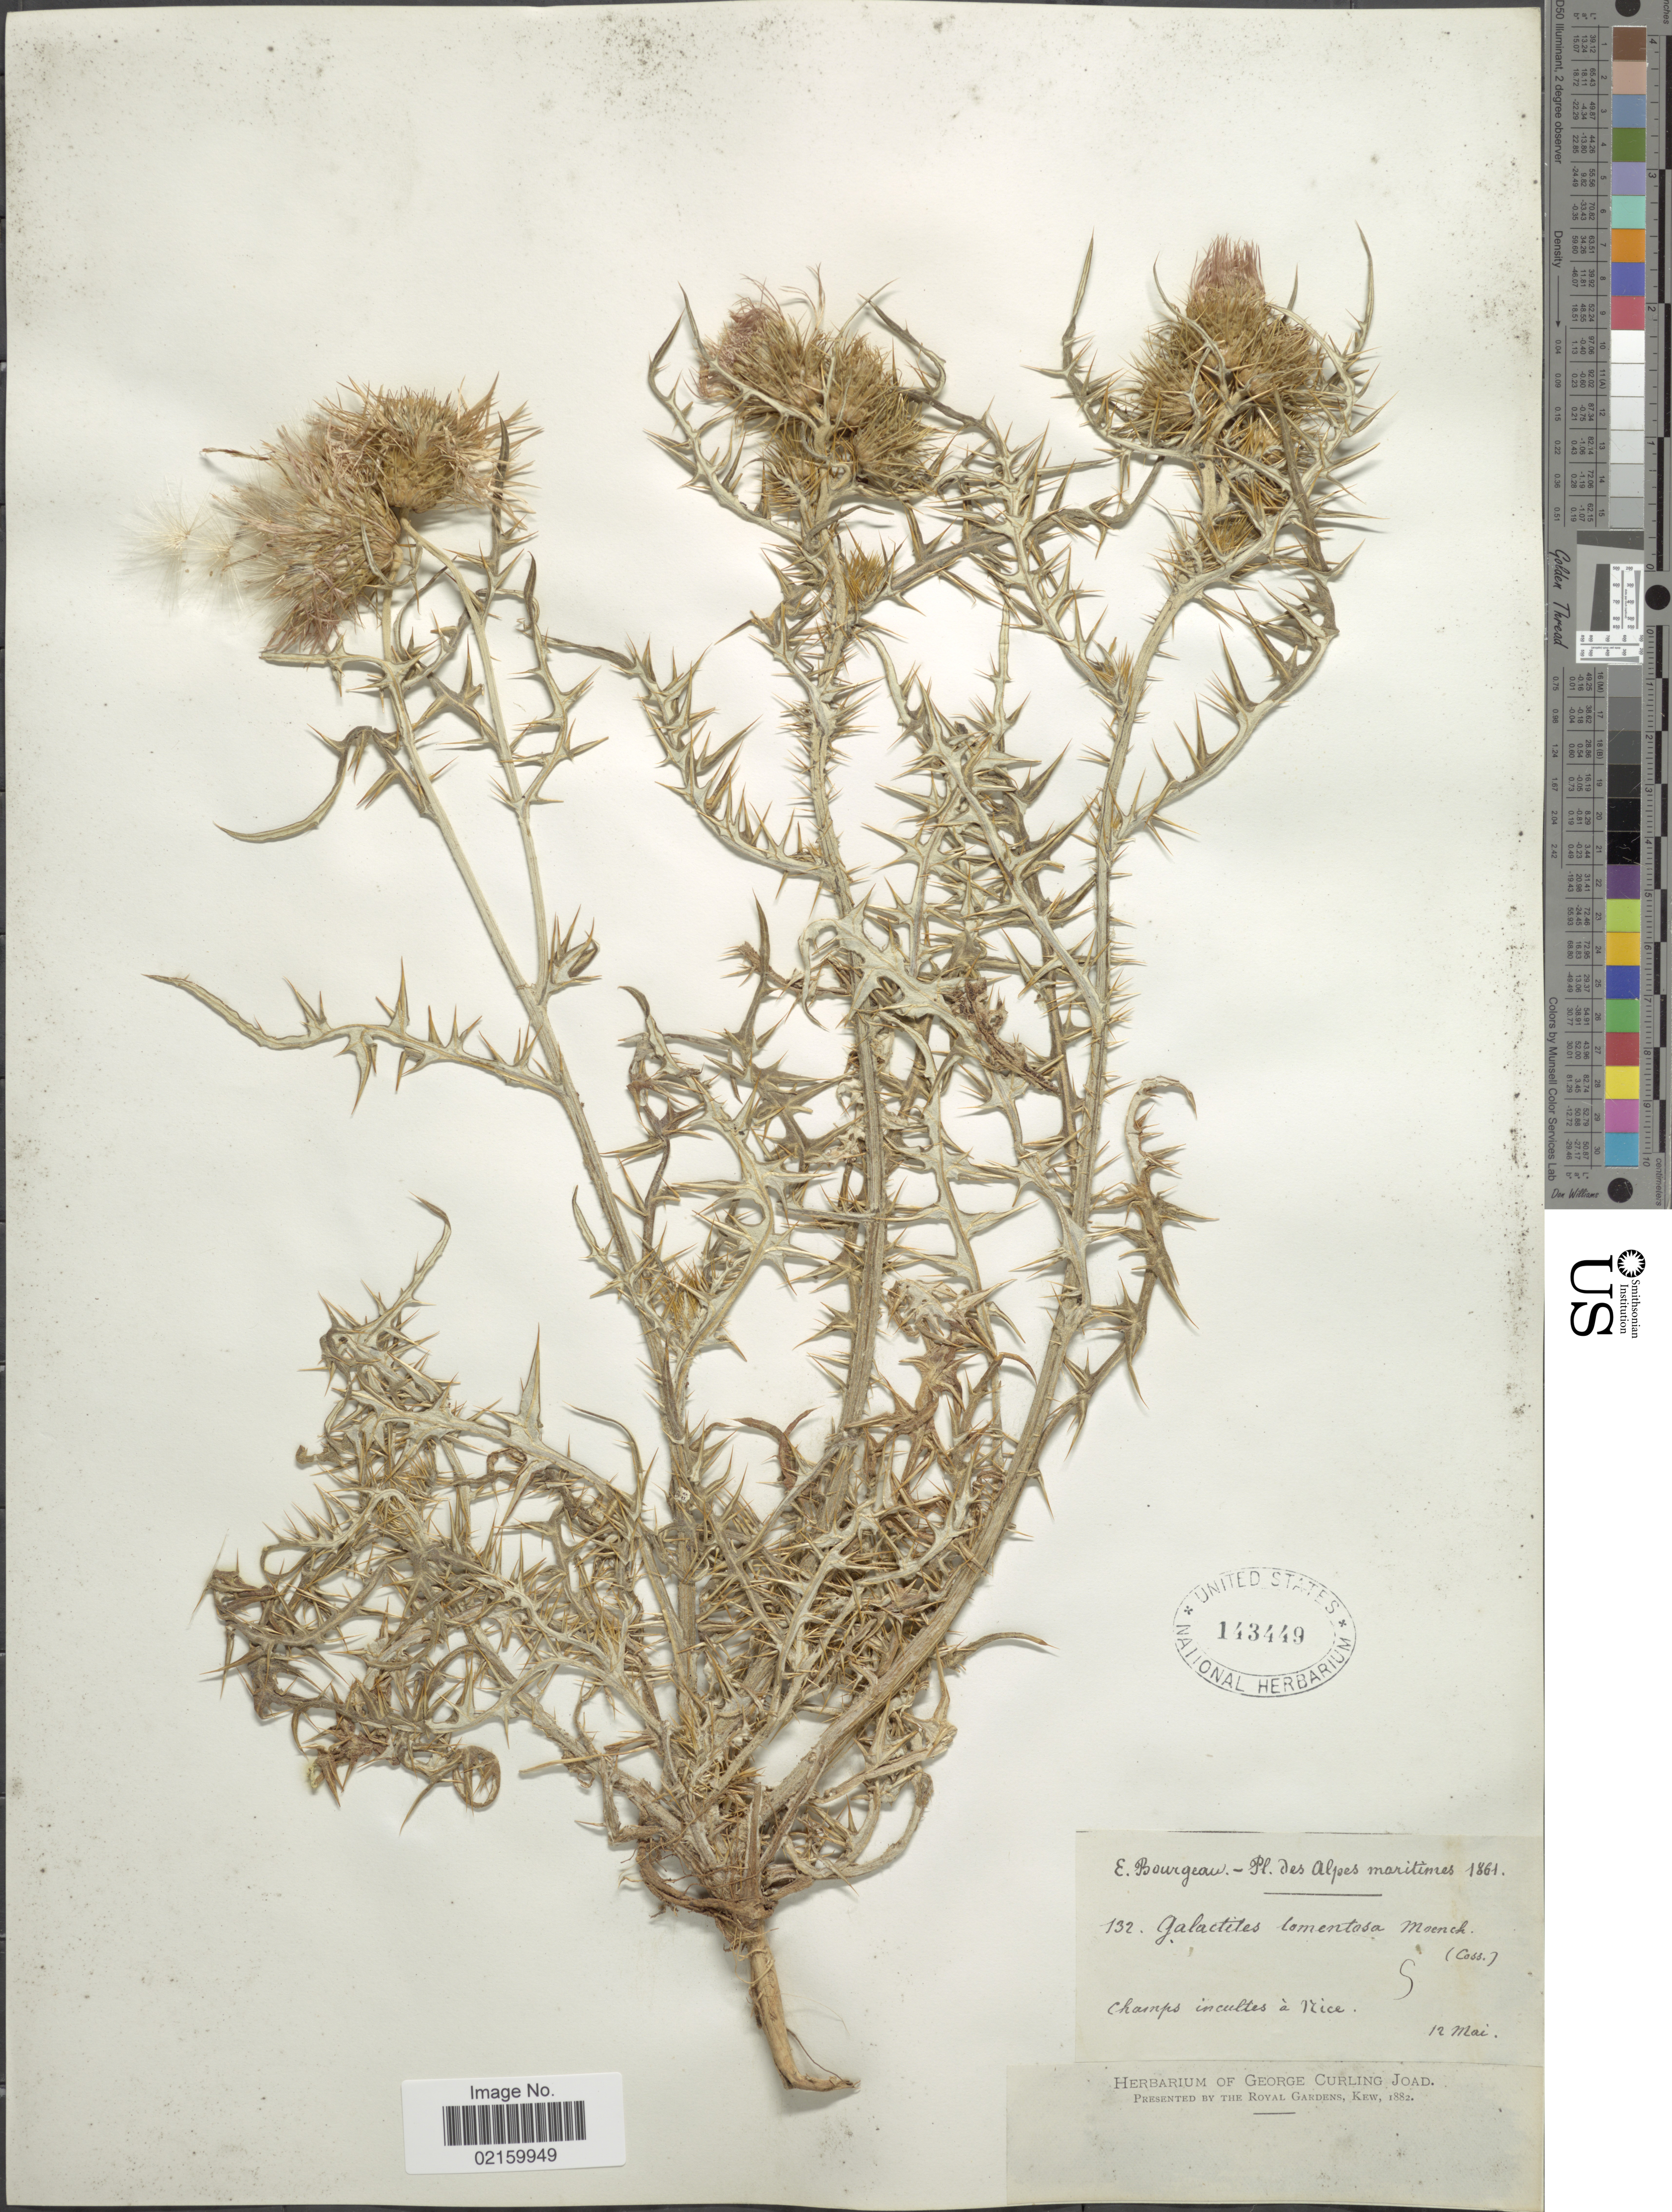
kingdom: Plantae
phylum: Tracheophyta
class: Magnoliopsida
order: Asterales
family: Asteraceae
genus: Galactites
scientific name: Galactites tomentosa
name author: Moench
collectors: E. Bourgeau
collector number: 132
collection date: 1861-05-12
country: Italy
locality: Pl. des Alpes. Champs incultes a Nice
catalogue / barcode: US 143449